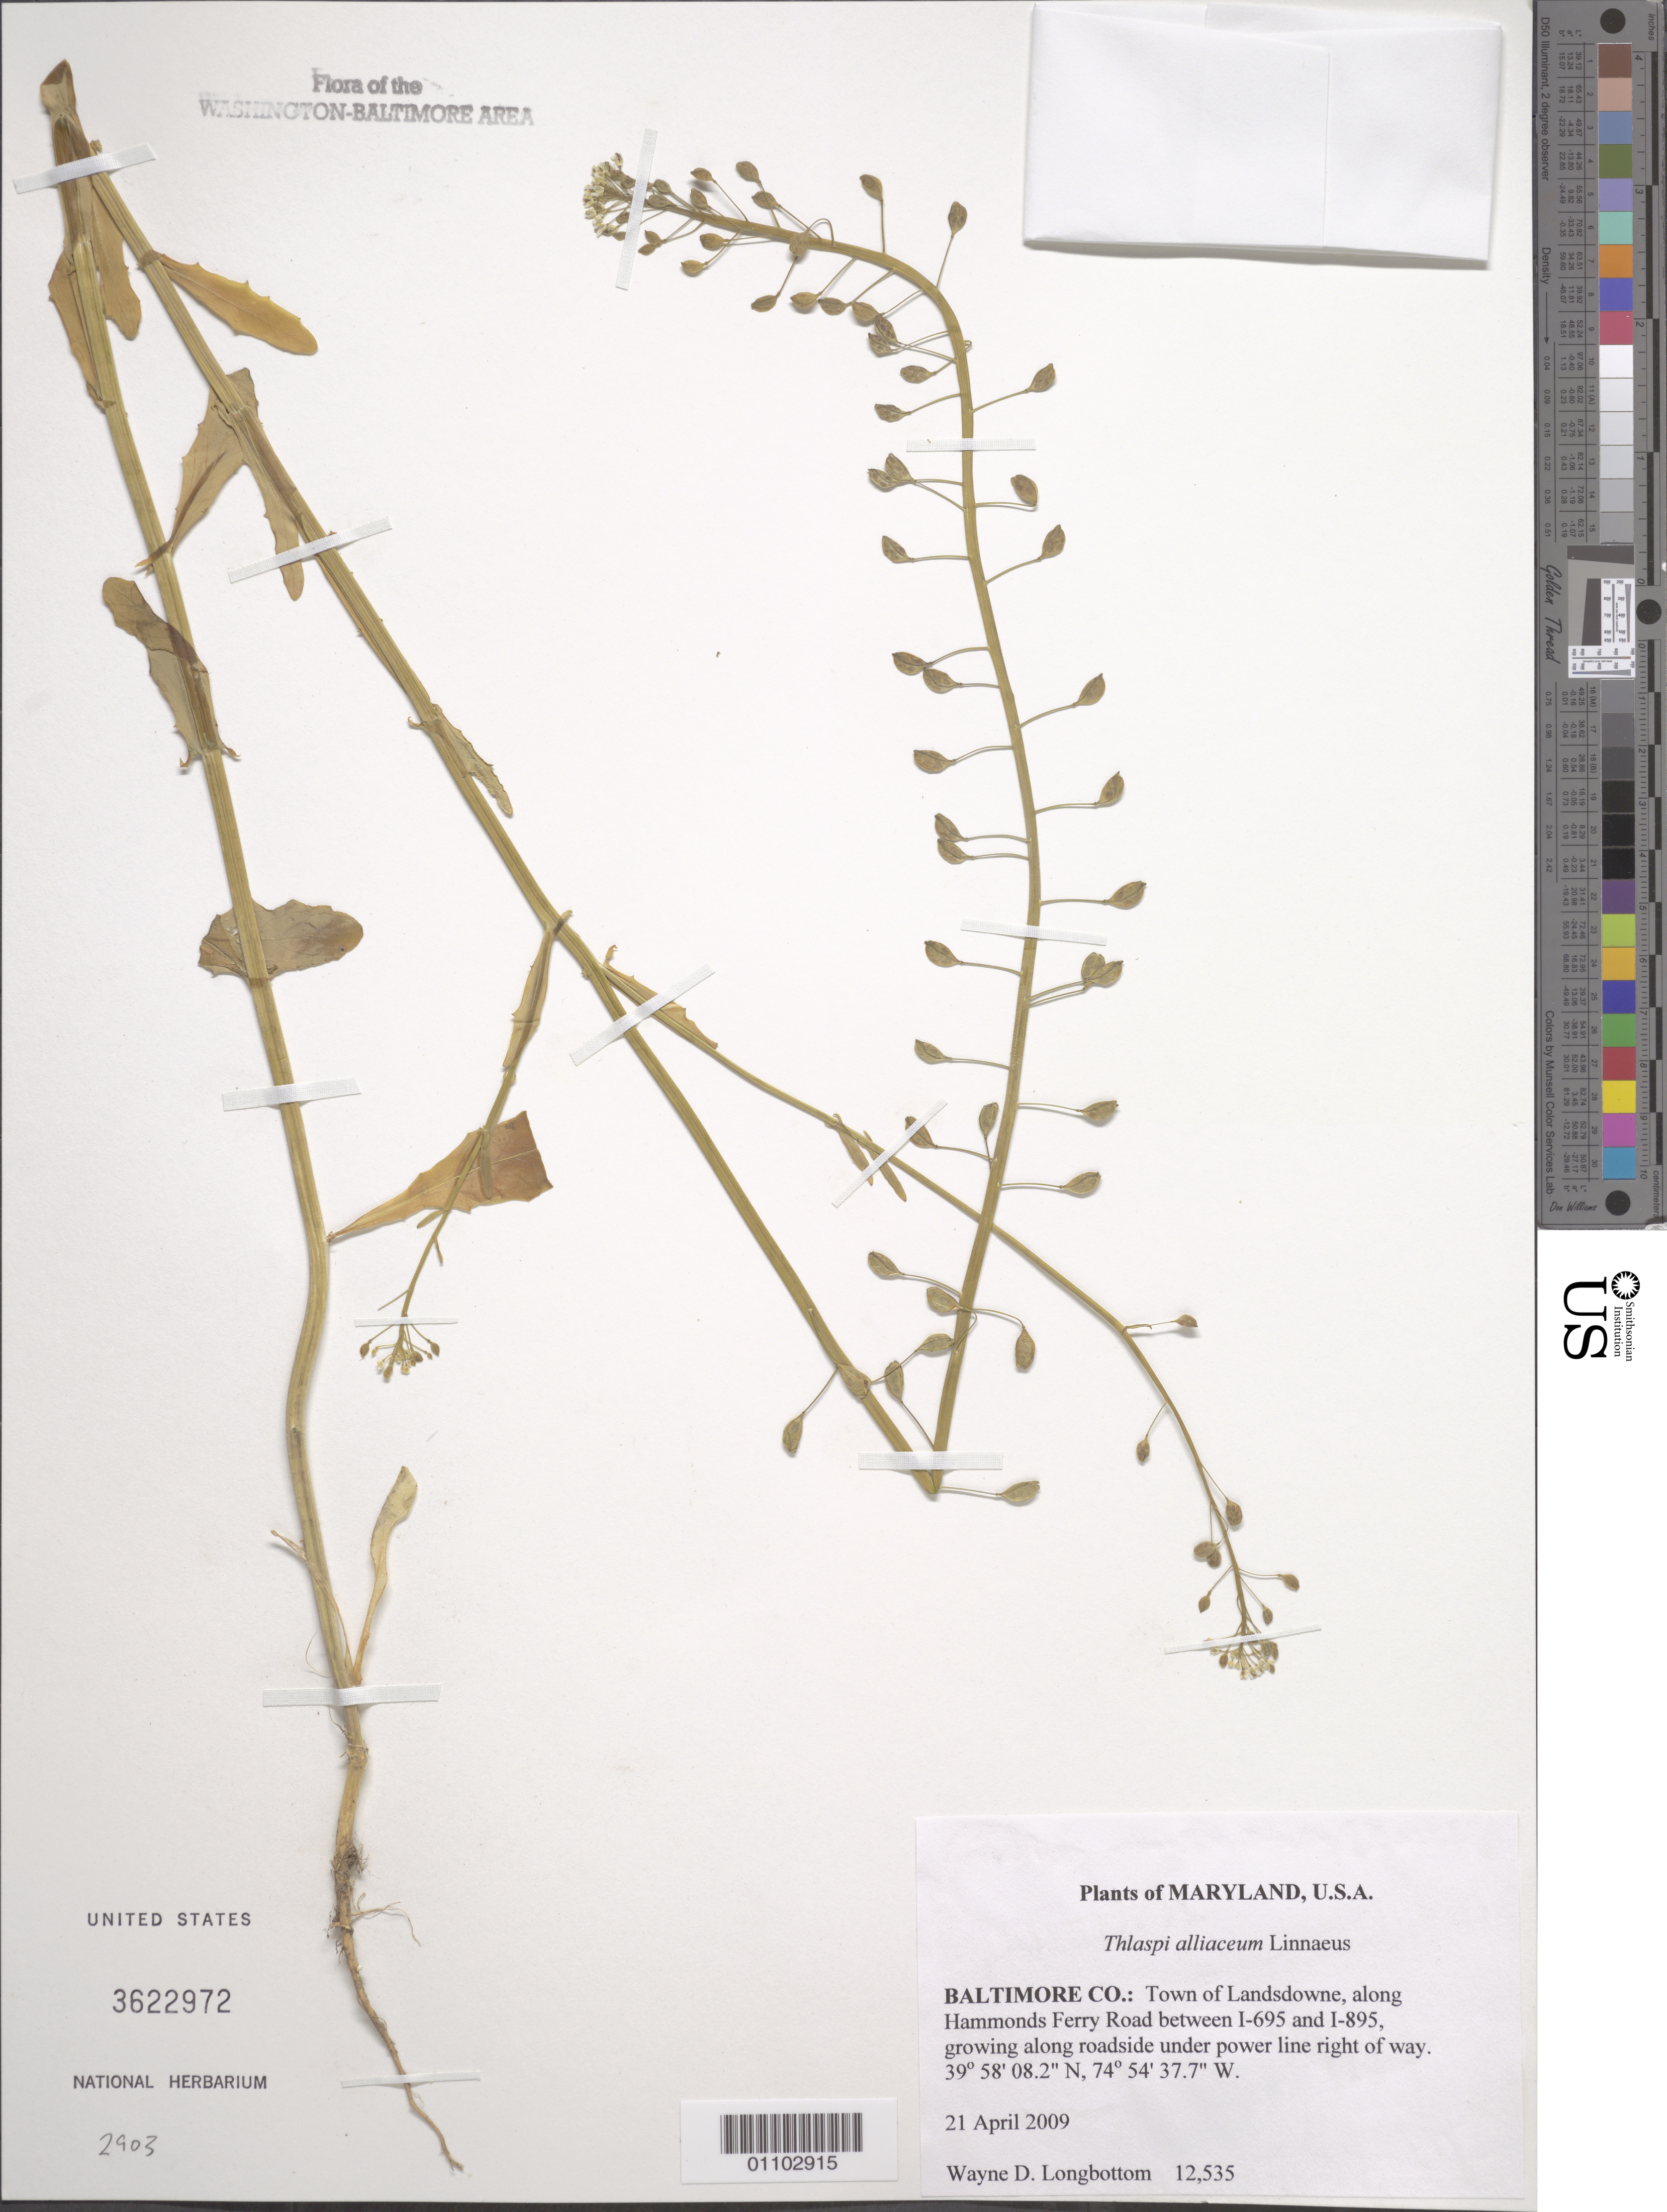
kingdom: Plantae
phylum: Tracheophyta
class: Magnoliopsida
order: Brassicales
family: Brassicaceae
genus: Thlaspi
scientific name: Thlaspi alliaceum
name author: L.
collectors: W. D. Longbottom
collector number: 12535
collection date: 2009-04-21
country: United States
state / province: Maryland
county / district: Baltimore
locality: Town of Landsdowne, along Hammonds Ferry Road between I-695 and I-895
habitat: Growing along roadside under power line right of way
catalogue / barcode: US 3622972